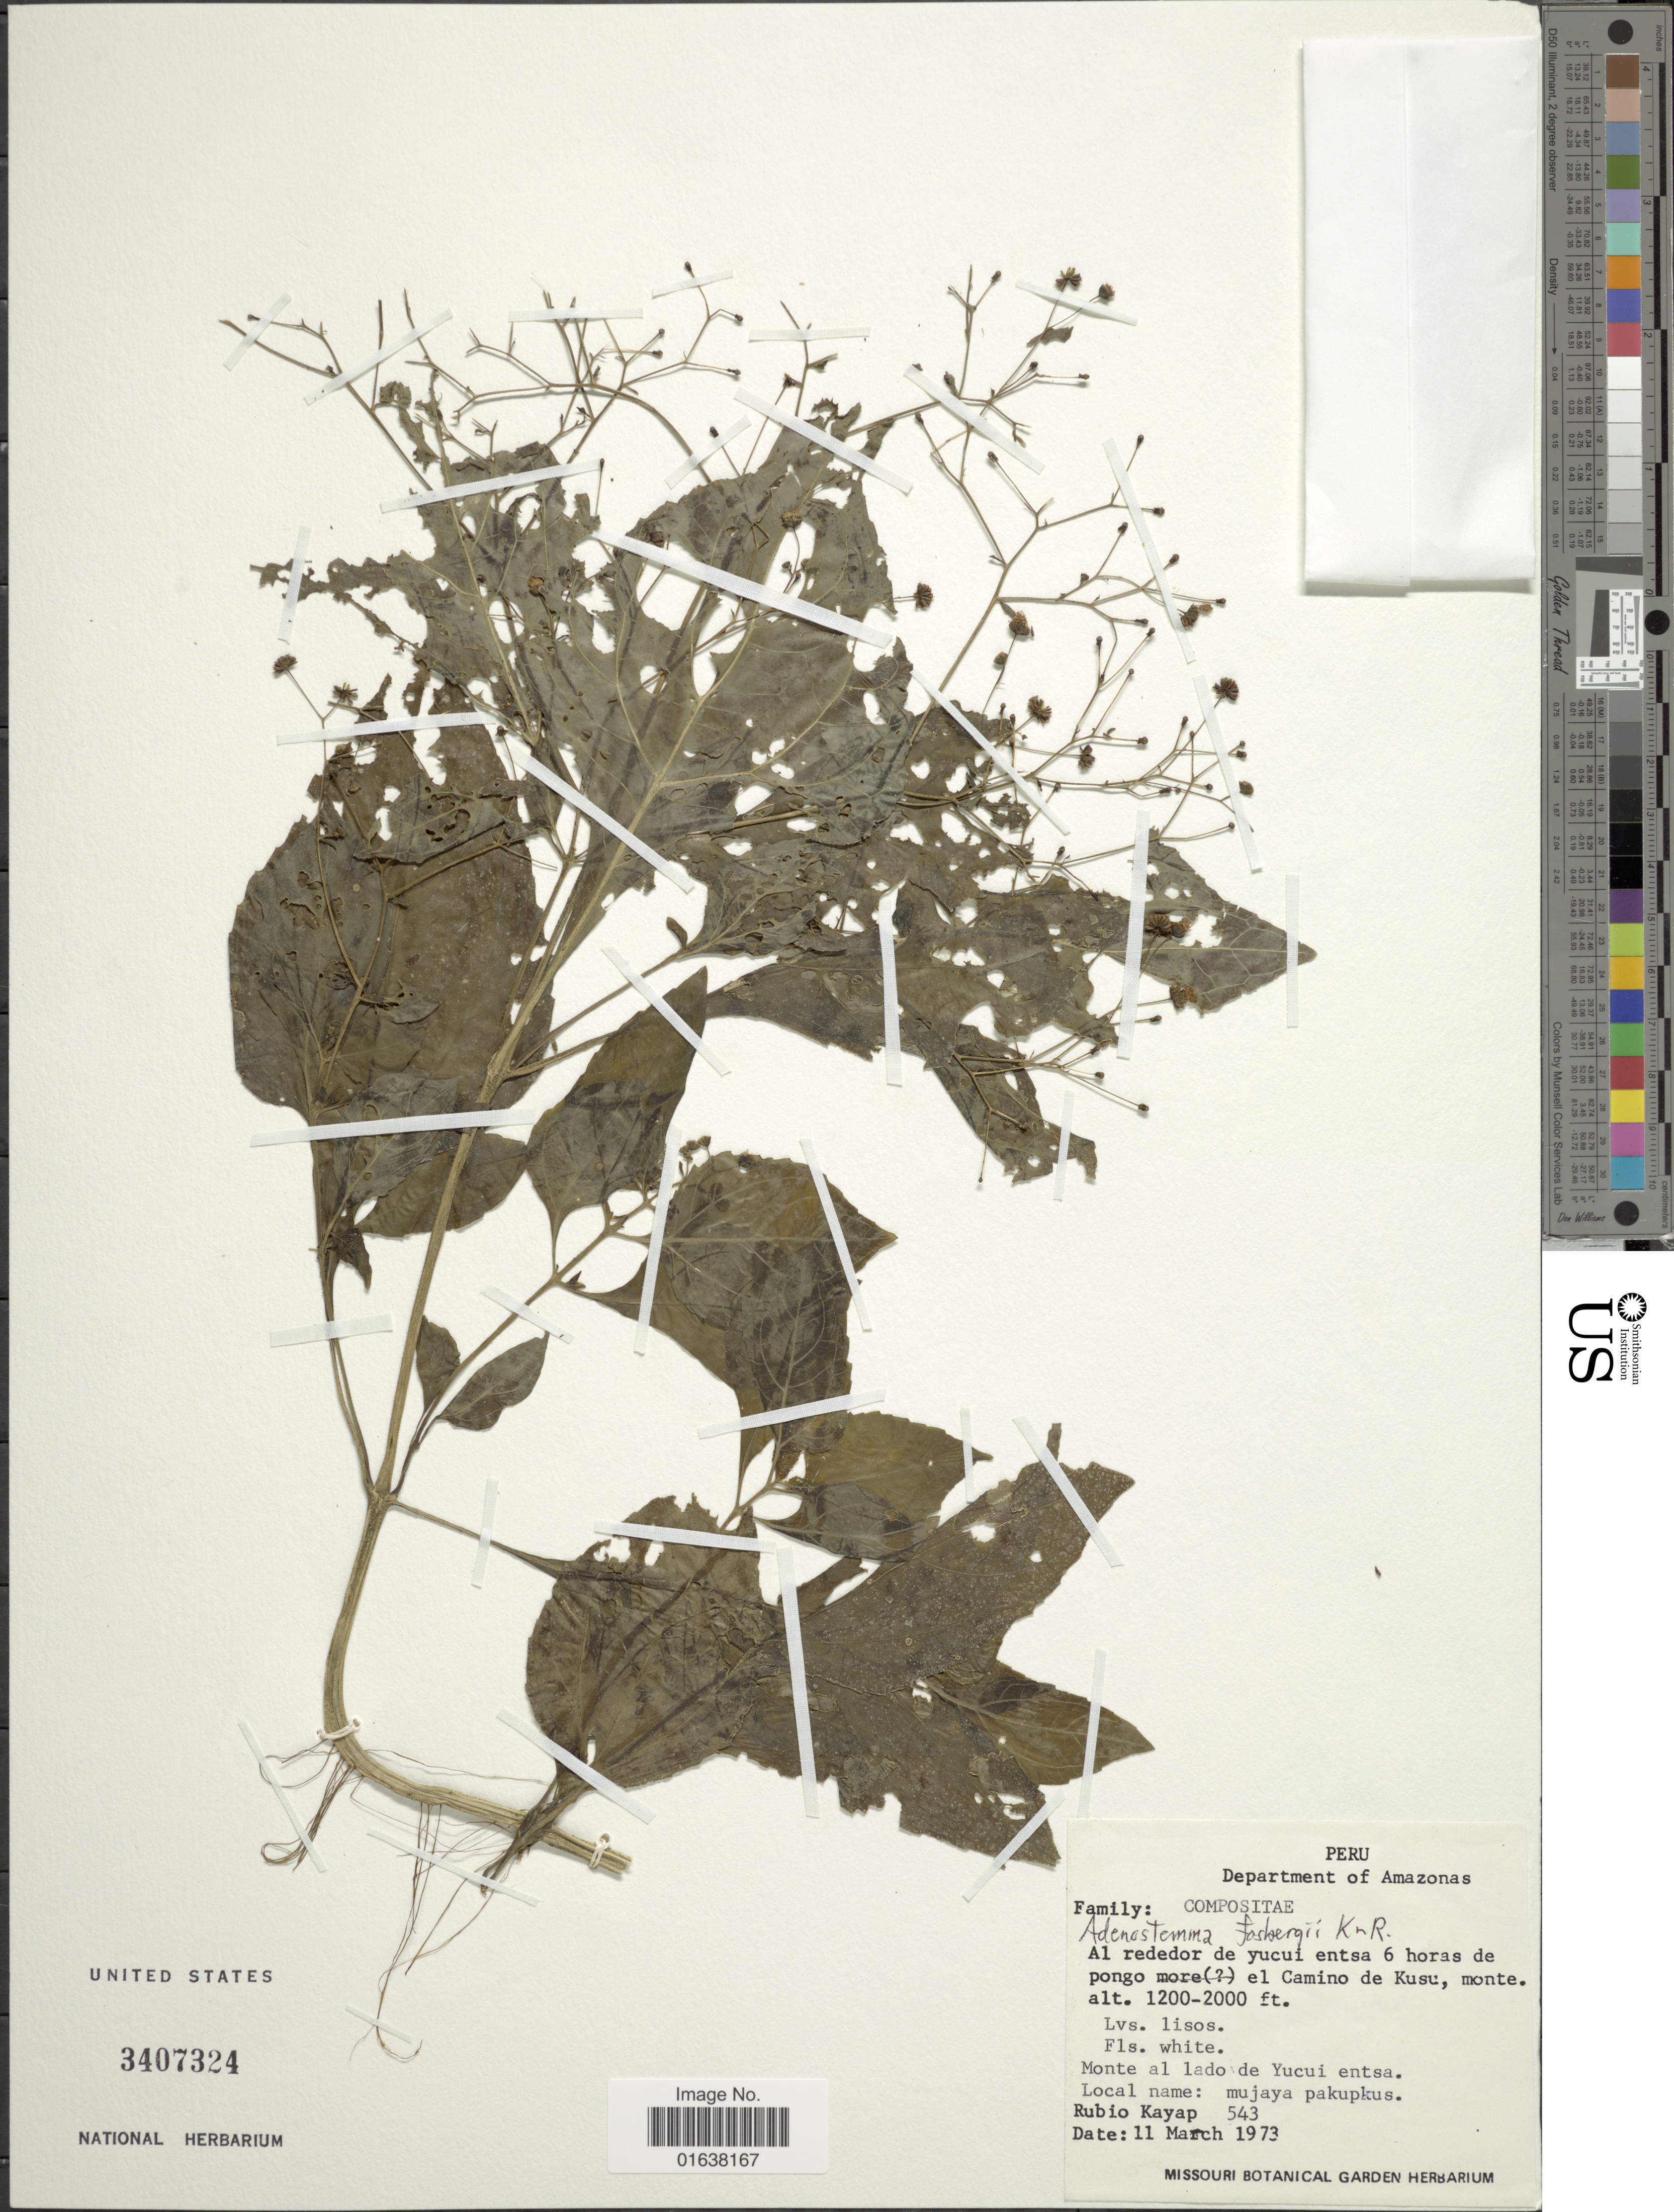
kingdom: Plantae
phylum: Tracheophyta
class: Magnoliopsida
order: Asterales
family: Asteraceae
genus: Adenostemma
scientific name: Adenostemma fosbergii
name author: R.M. King & H. Rob.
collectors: R. Kayap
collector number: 543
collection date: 1973-03-11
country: Peru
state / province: Amazonas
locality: Department of Amazonas. Al rededor de yucuik entsa 6 horas de pongo el Camino de Kusu, monte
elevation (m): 366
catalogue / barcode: US 3407324